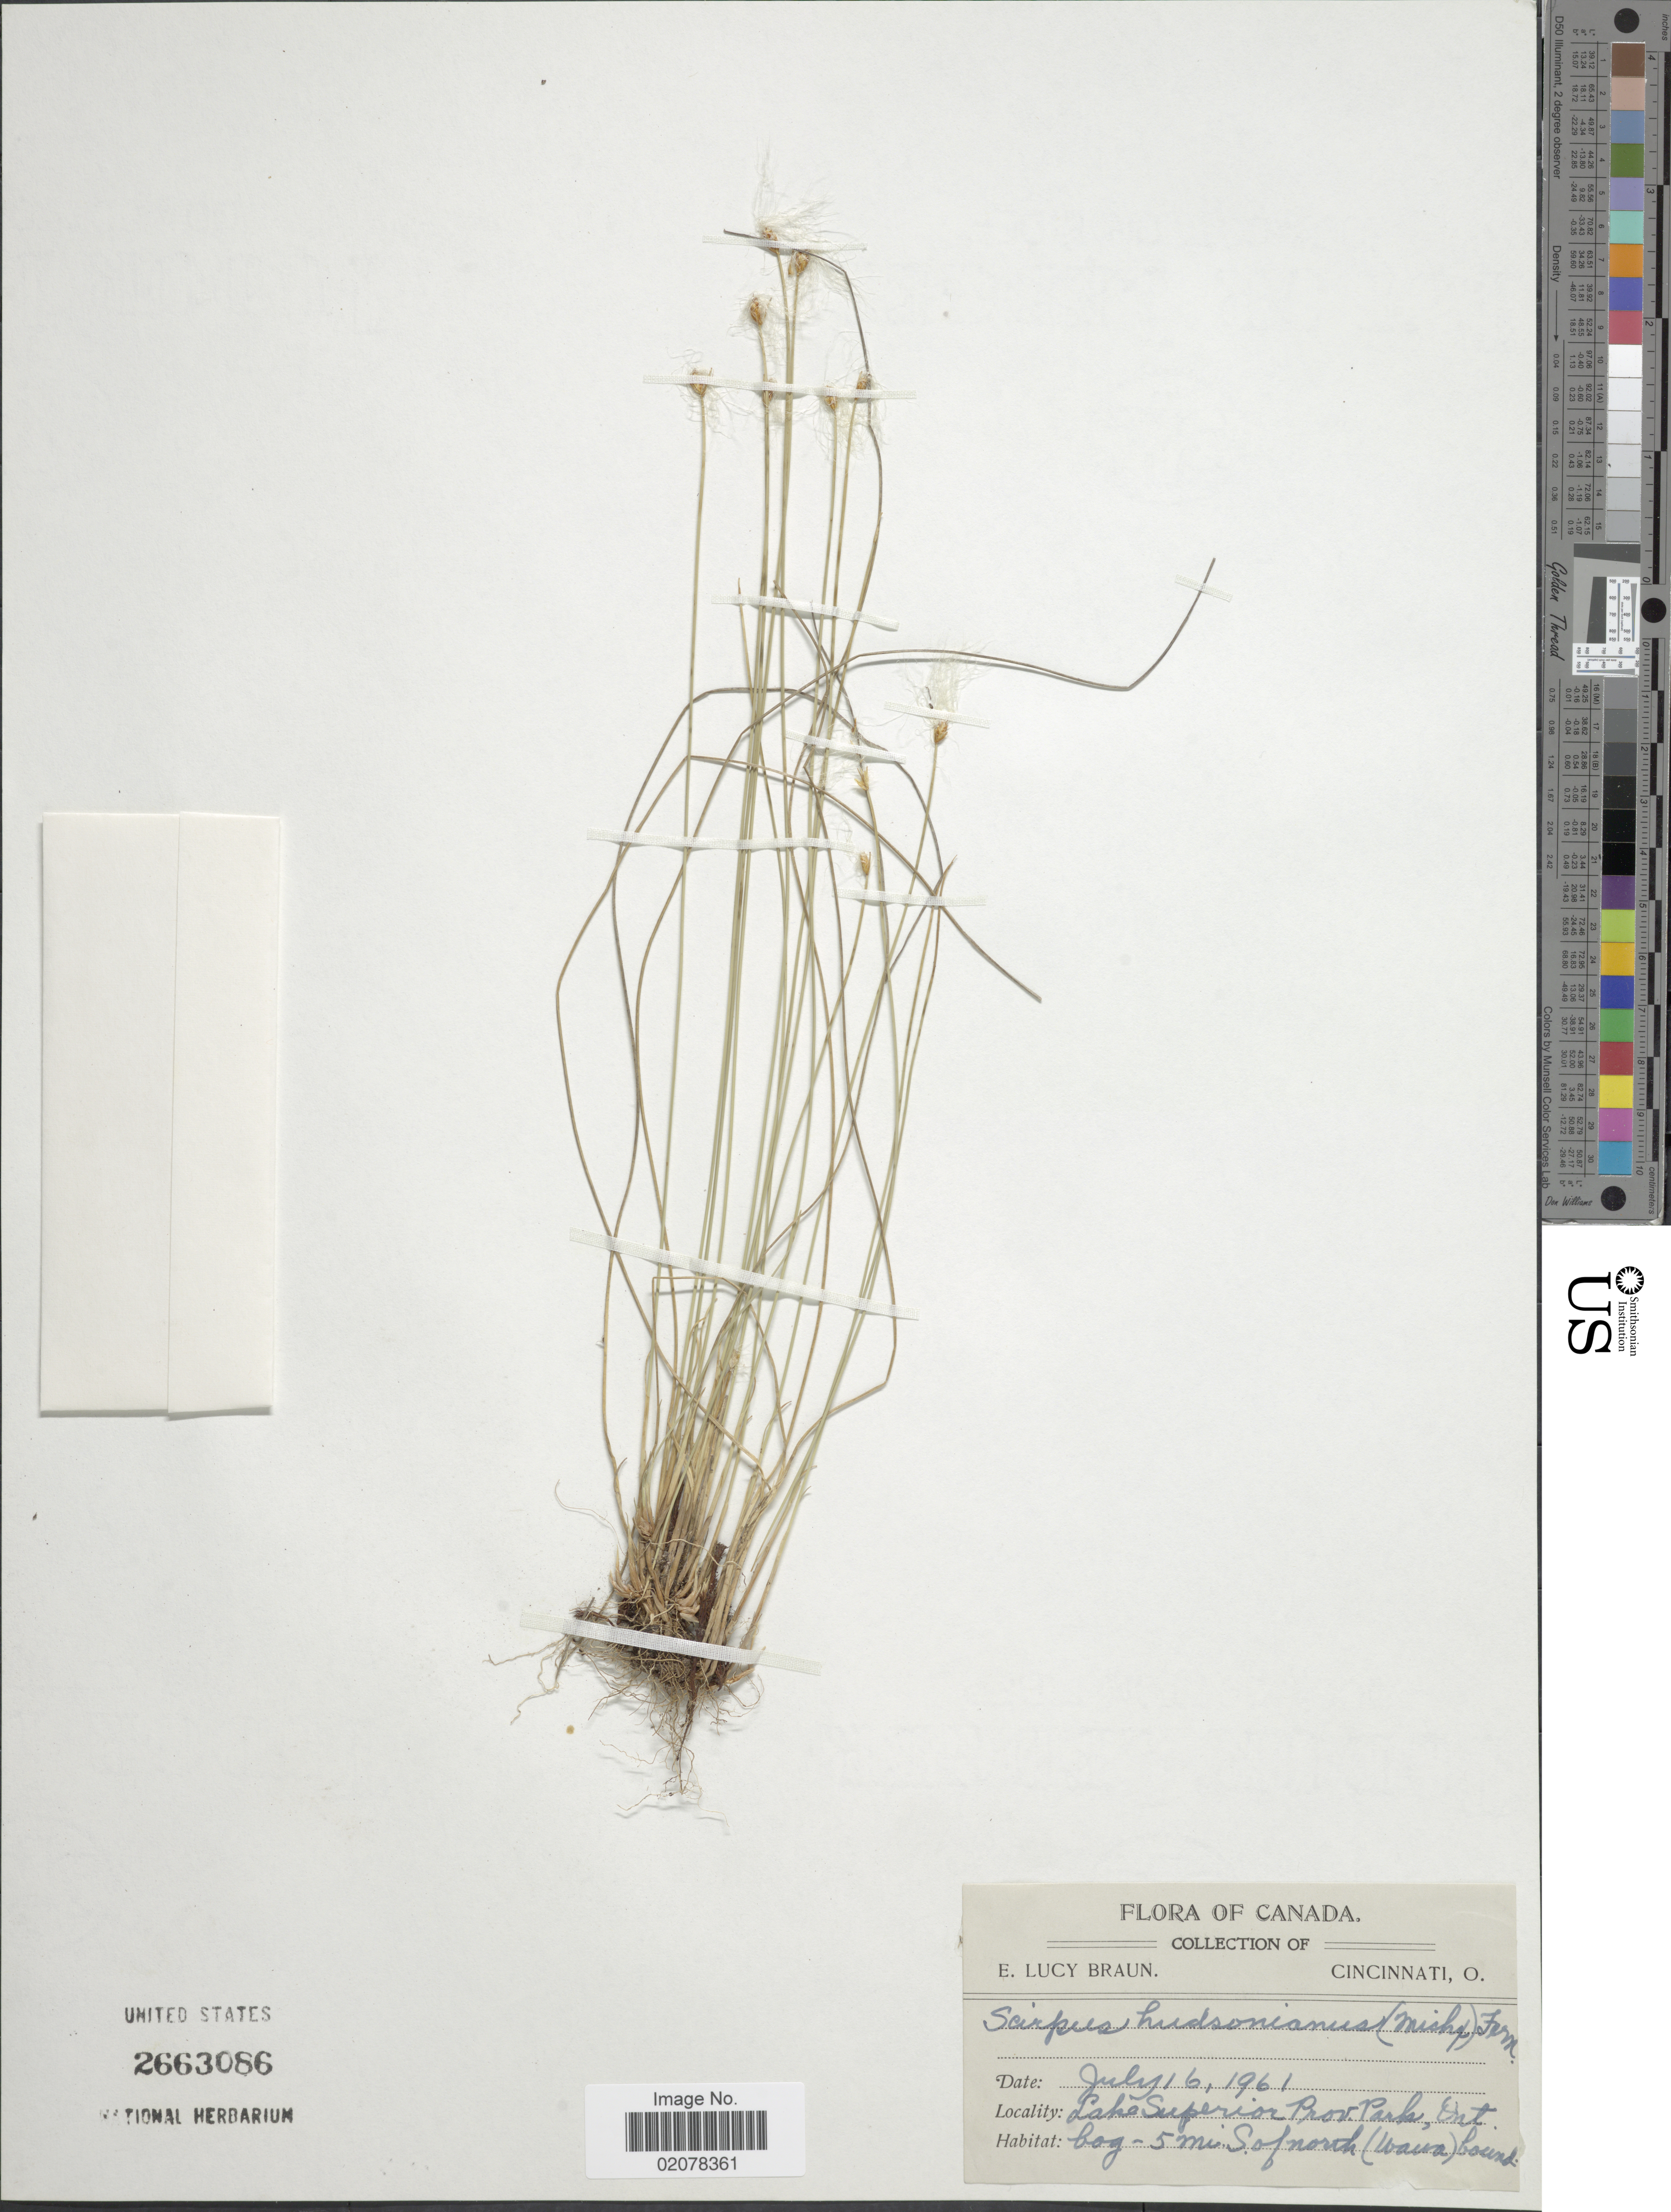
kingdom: Plantae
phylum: Tracheophyta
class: Liliopsida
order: Poales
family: Cyperaceae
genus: Trichophorum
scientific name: Trichophorum alpinum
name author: (L.) Pers.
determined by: Strong, M. T., (US), Smithsonian Institution - National Museum of Natural History (UNITED STATES)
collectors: E. L. Braun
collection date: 1961-07-16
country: Canada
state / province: Ontario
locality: Lake Superior Prov. Park, 5 mi. S of north (Wawa) bound.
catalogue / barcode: US 2663086